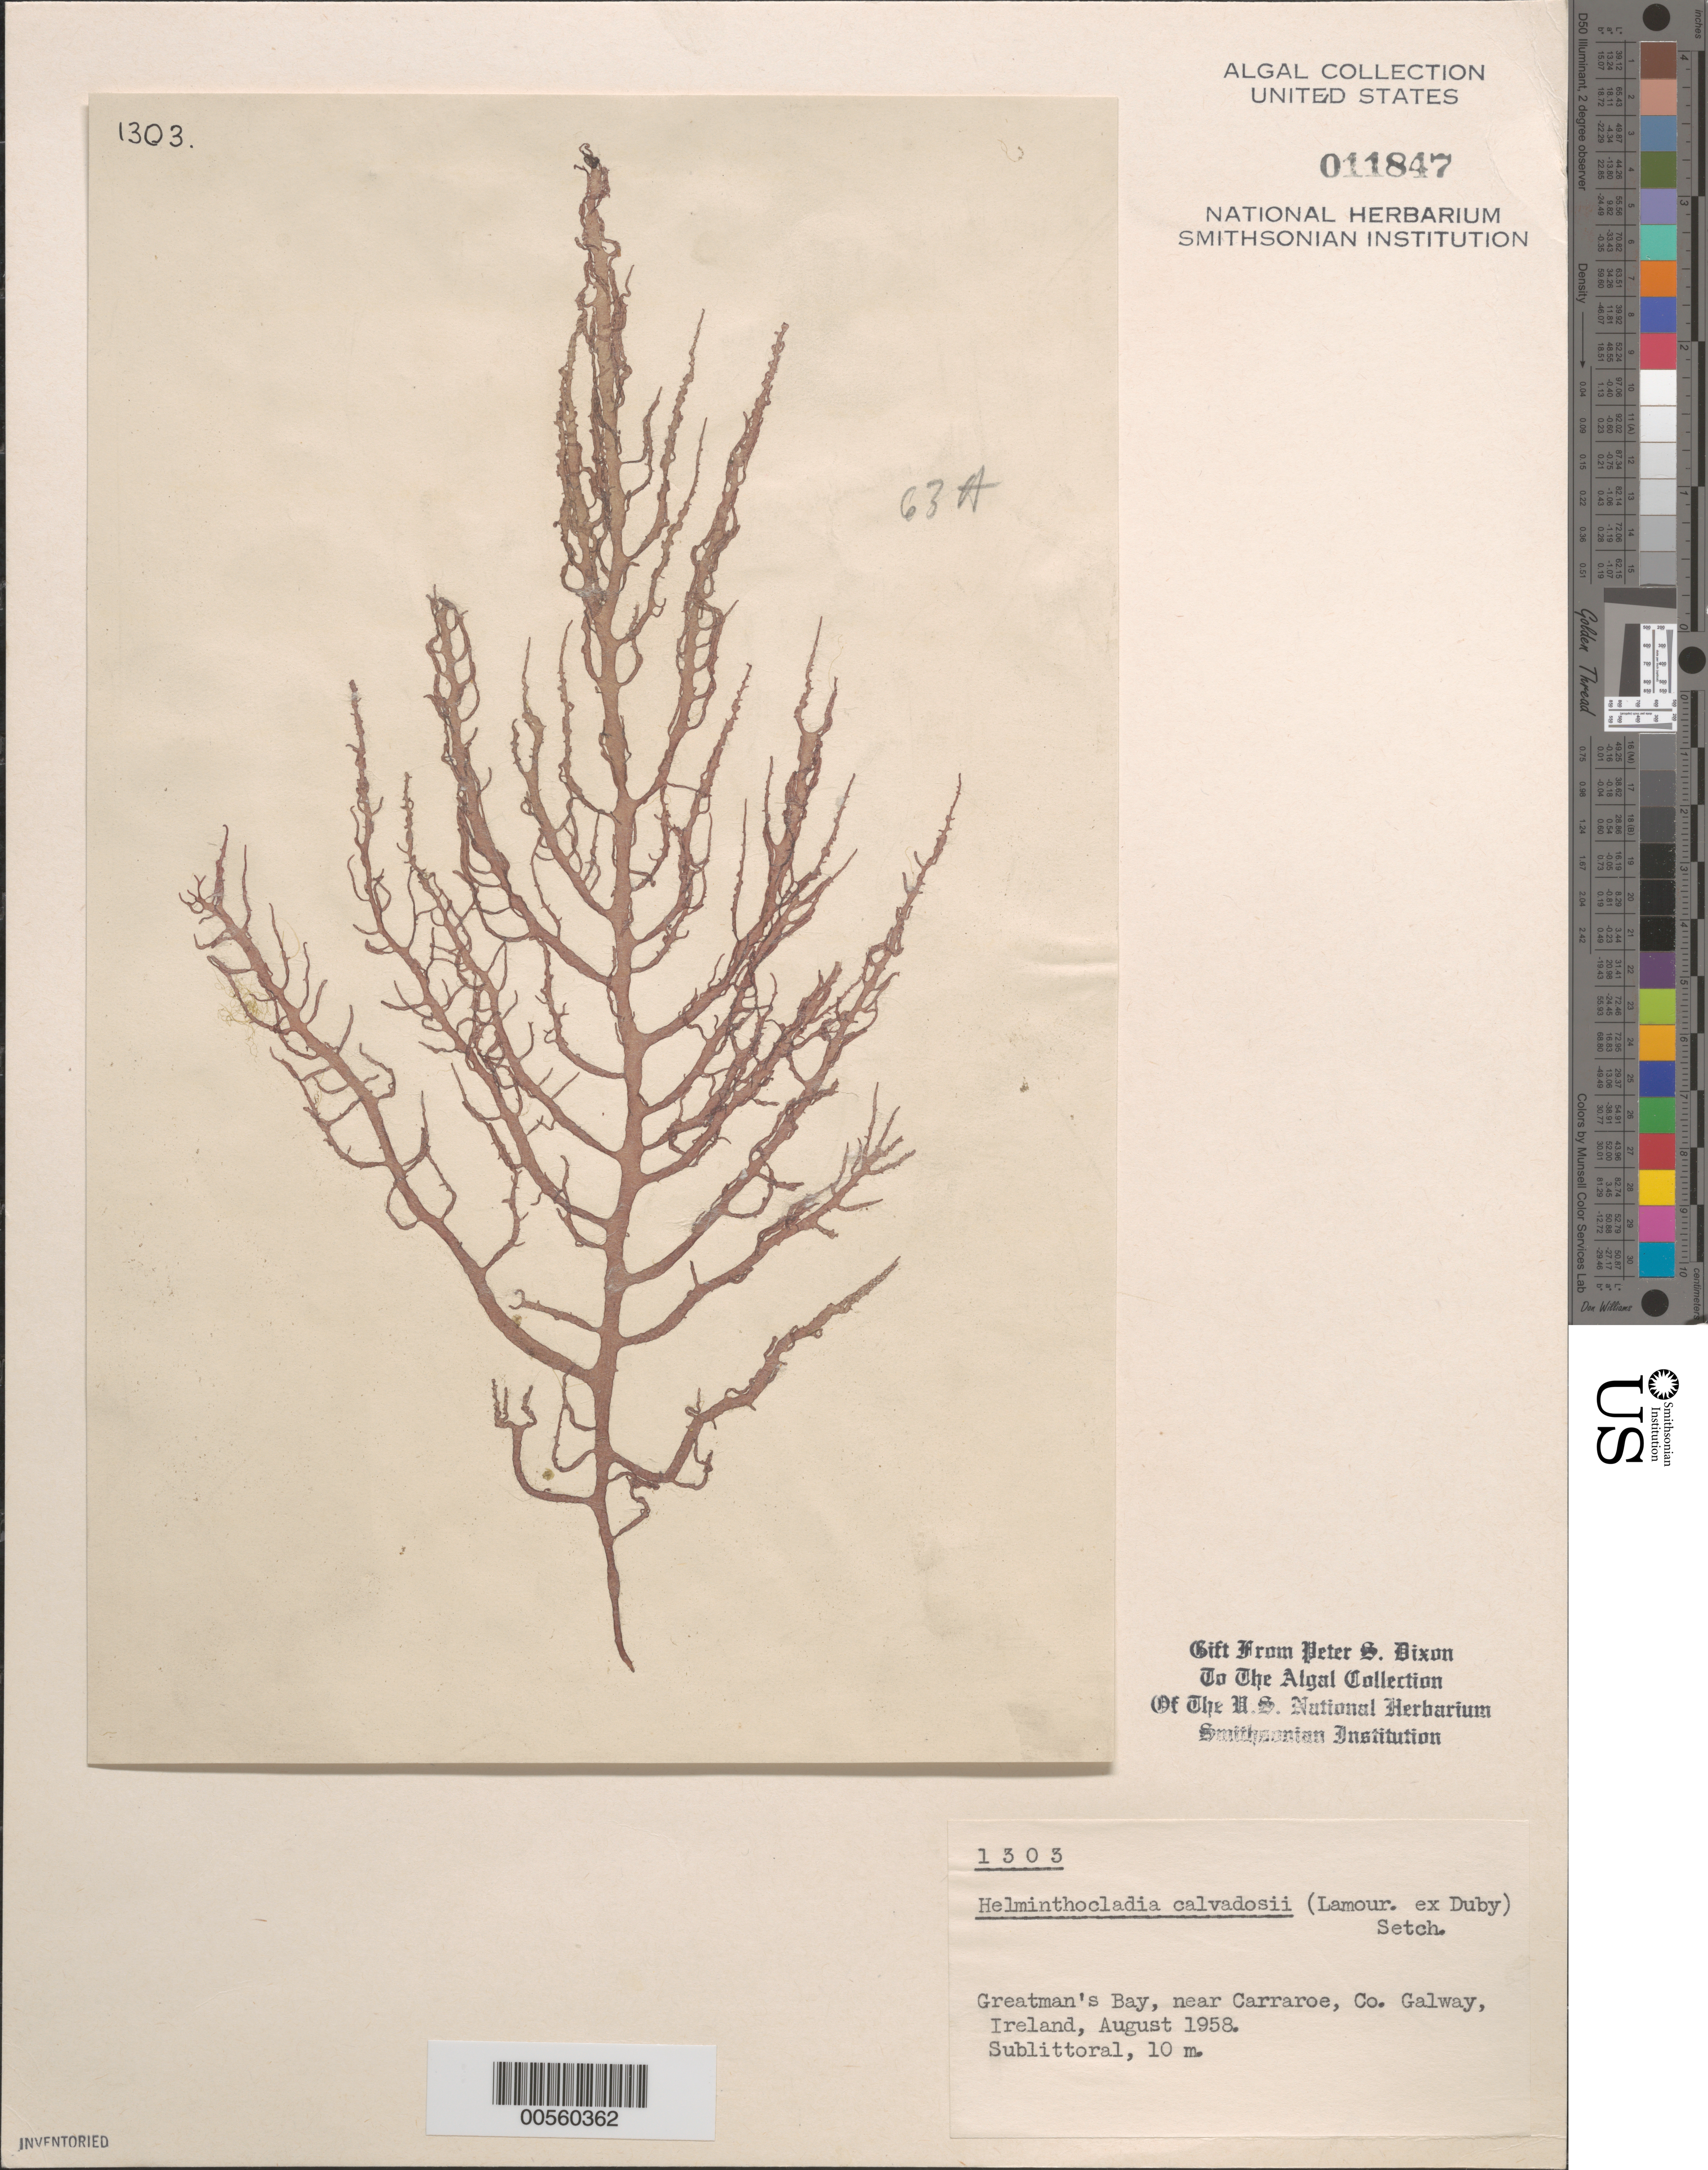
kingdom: Plantae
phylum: Rhodophyta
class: Florideophyceae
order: Nemaliales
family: Liagoraceae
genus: Helminthocladia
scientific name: Helminthocladia calvadosii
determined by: Dixon, P. S.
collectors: P. S. Dixon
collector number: PSD 1303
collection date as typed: Aug 1958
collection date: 1958-08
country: Ireland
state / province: Connaught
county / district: Galway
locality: Greatman's Bay, near Carraroe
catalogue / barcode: US 11847